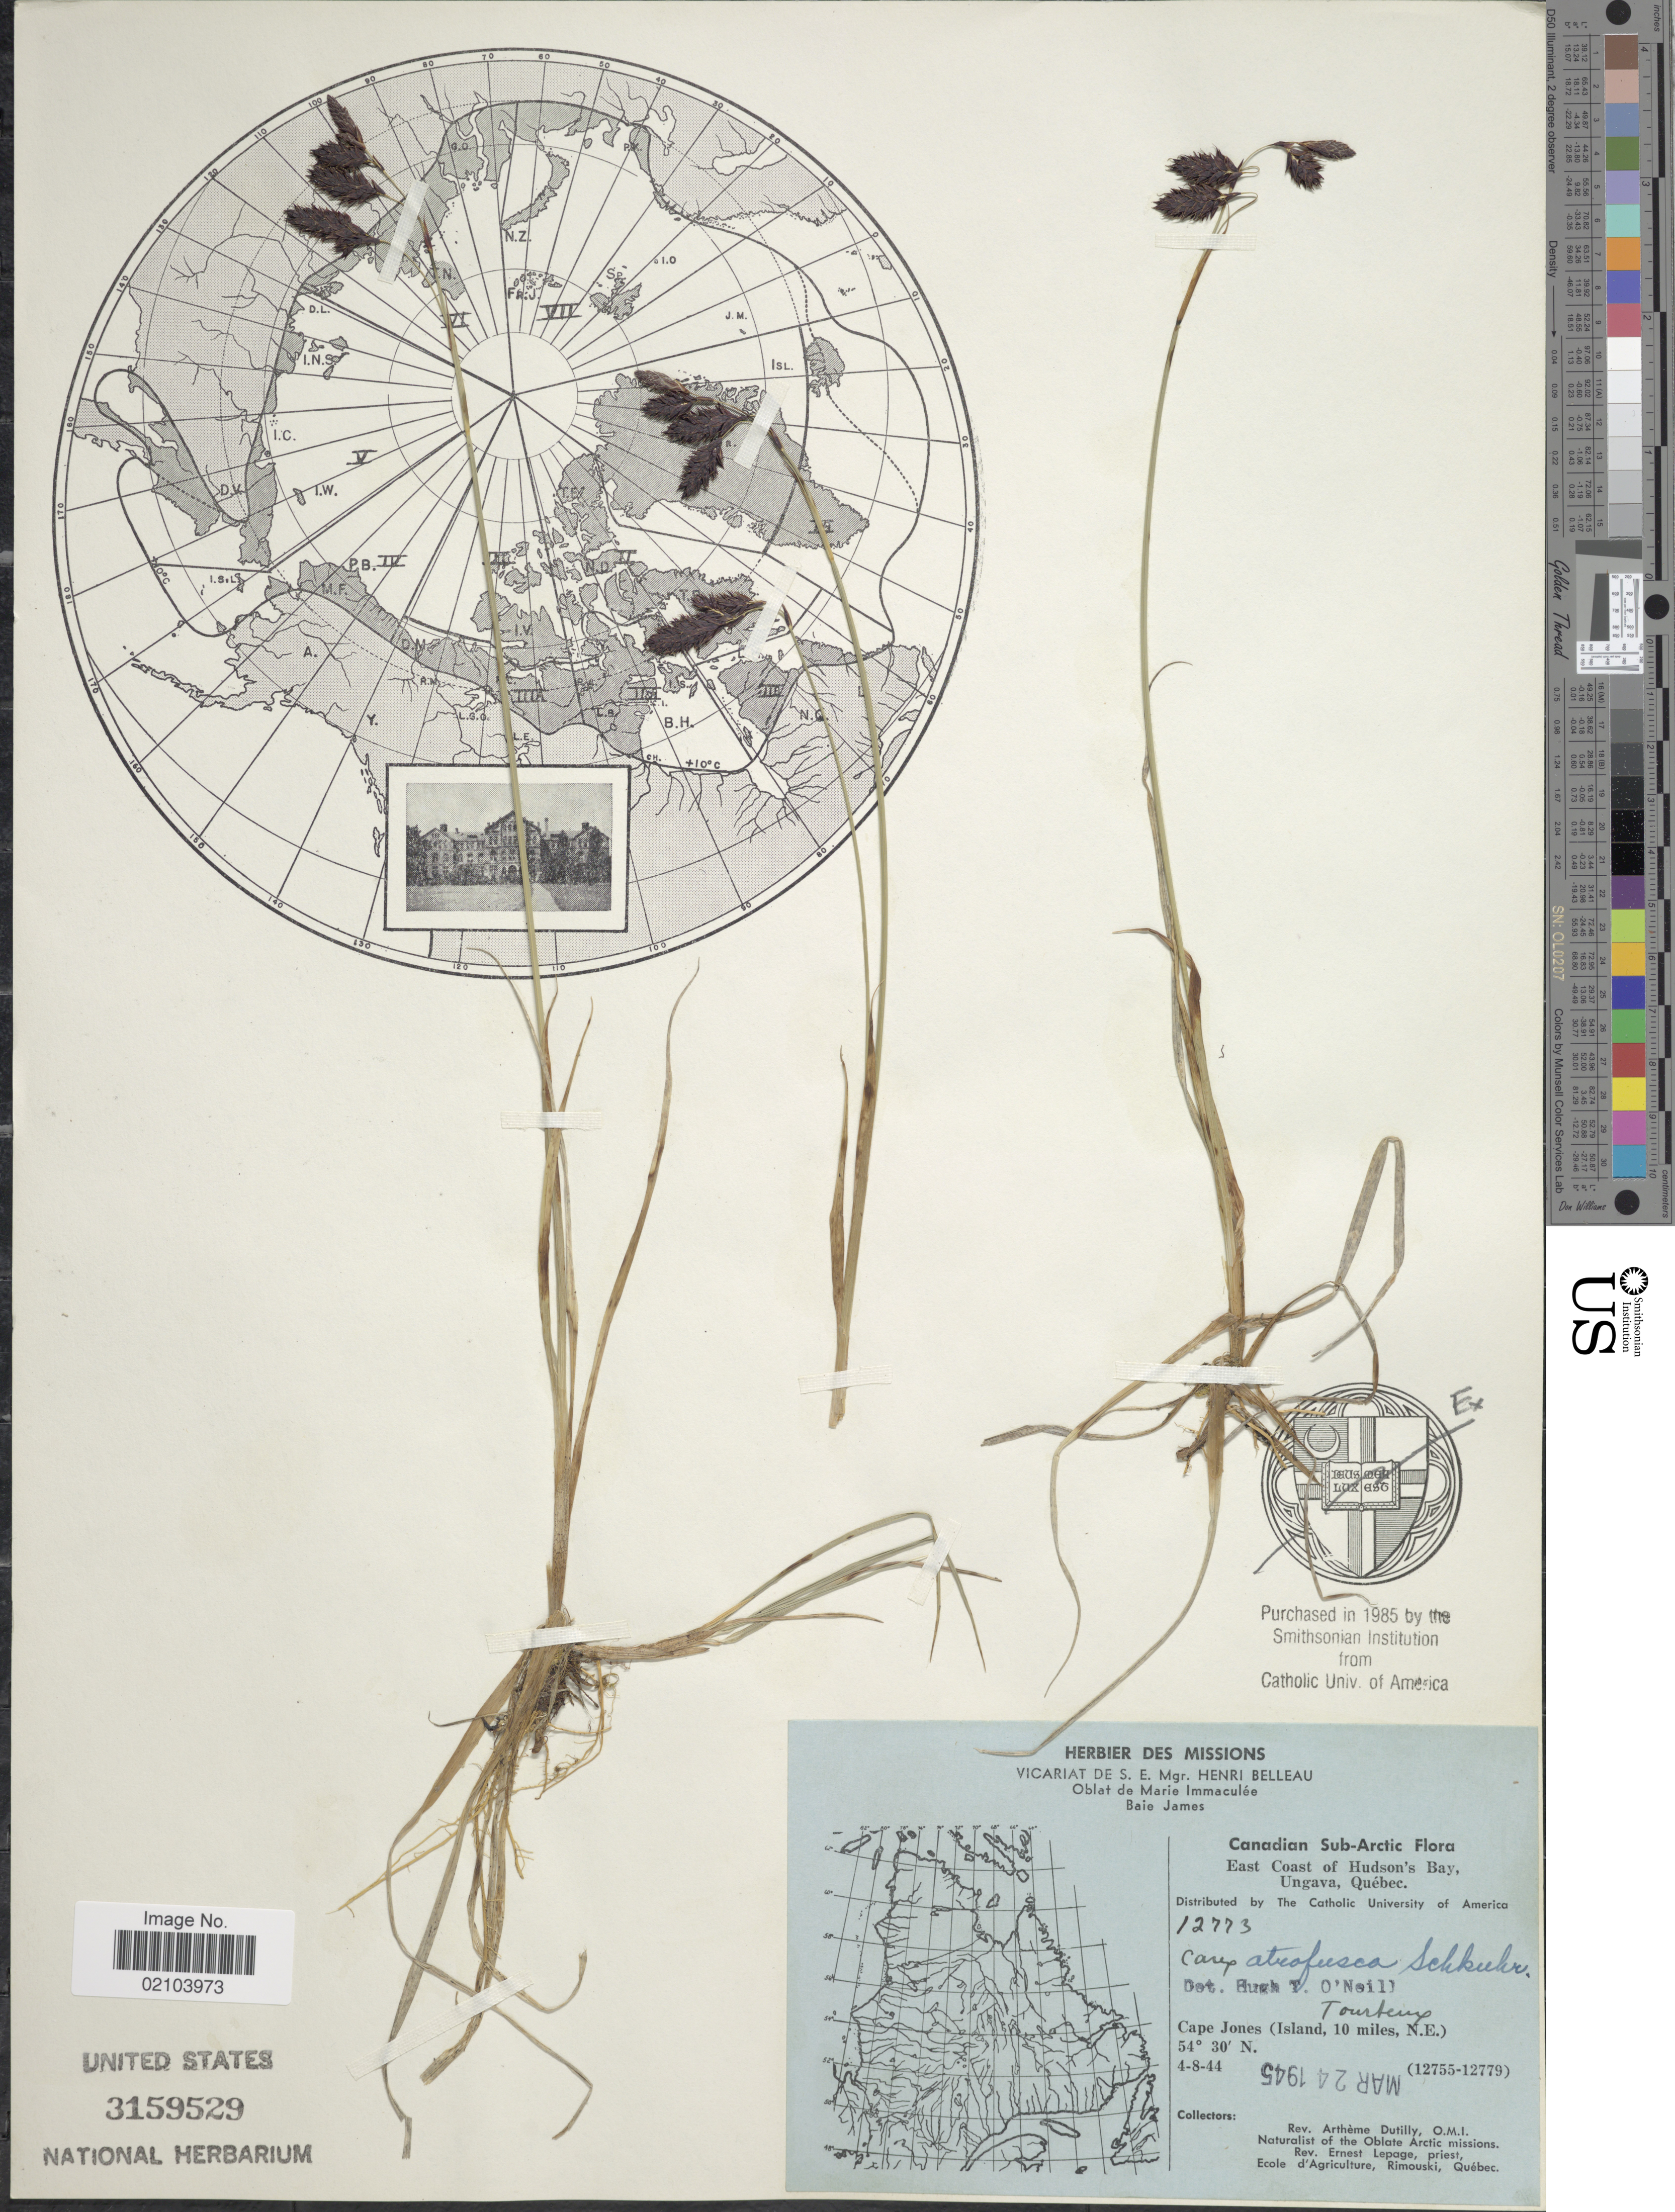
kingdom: Plantae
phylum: Tracheophyta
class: Liliopsida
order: Poales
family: Cyperaceae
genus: Carex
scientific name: Carex atrofusca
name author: Schkuhr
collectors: A. Dutilly & E. Lepage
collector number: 12773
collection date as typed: Transcribed d/m/y: 4/8/44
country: Canada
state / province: Quebec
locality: Canadian Sub-Arctic. East Coast of Hudson's Bay, Ungava, Quebec. Tourteux. Cape Jones (Island, 10 miles, N.E.)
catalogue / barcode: US 3159529